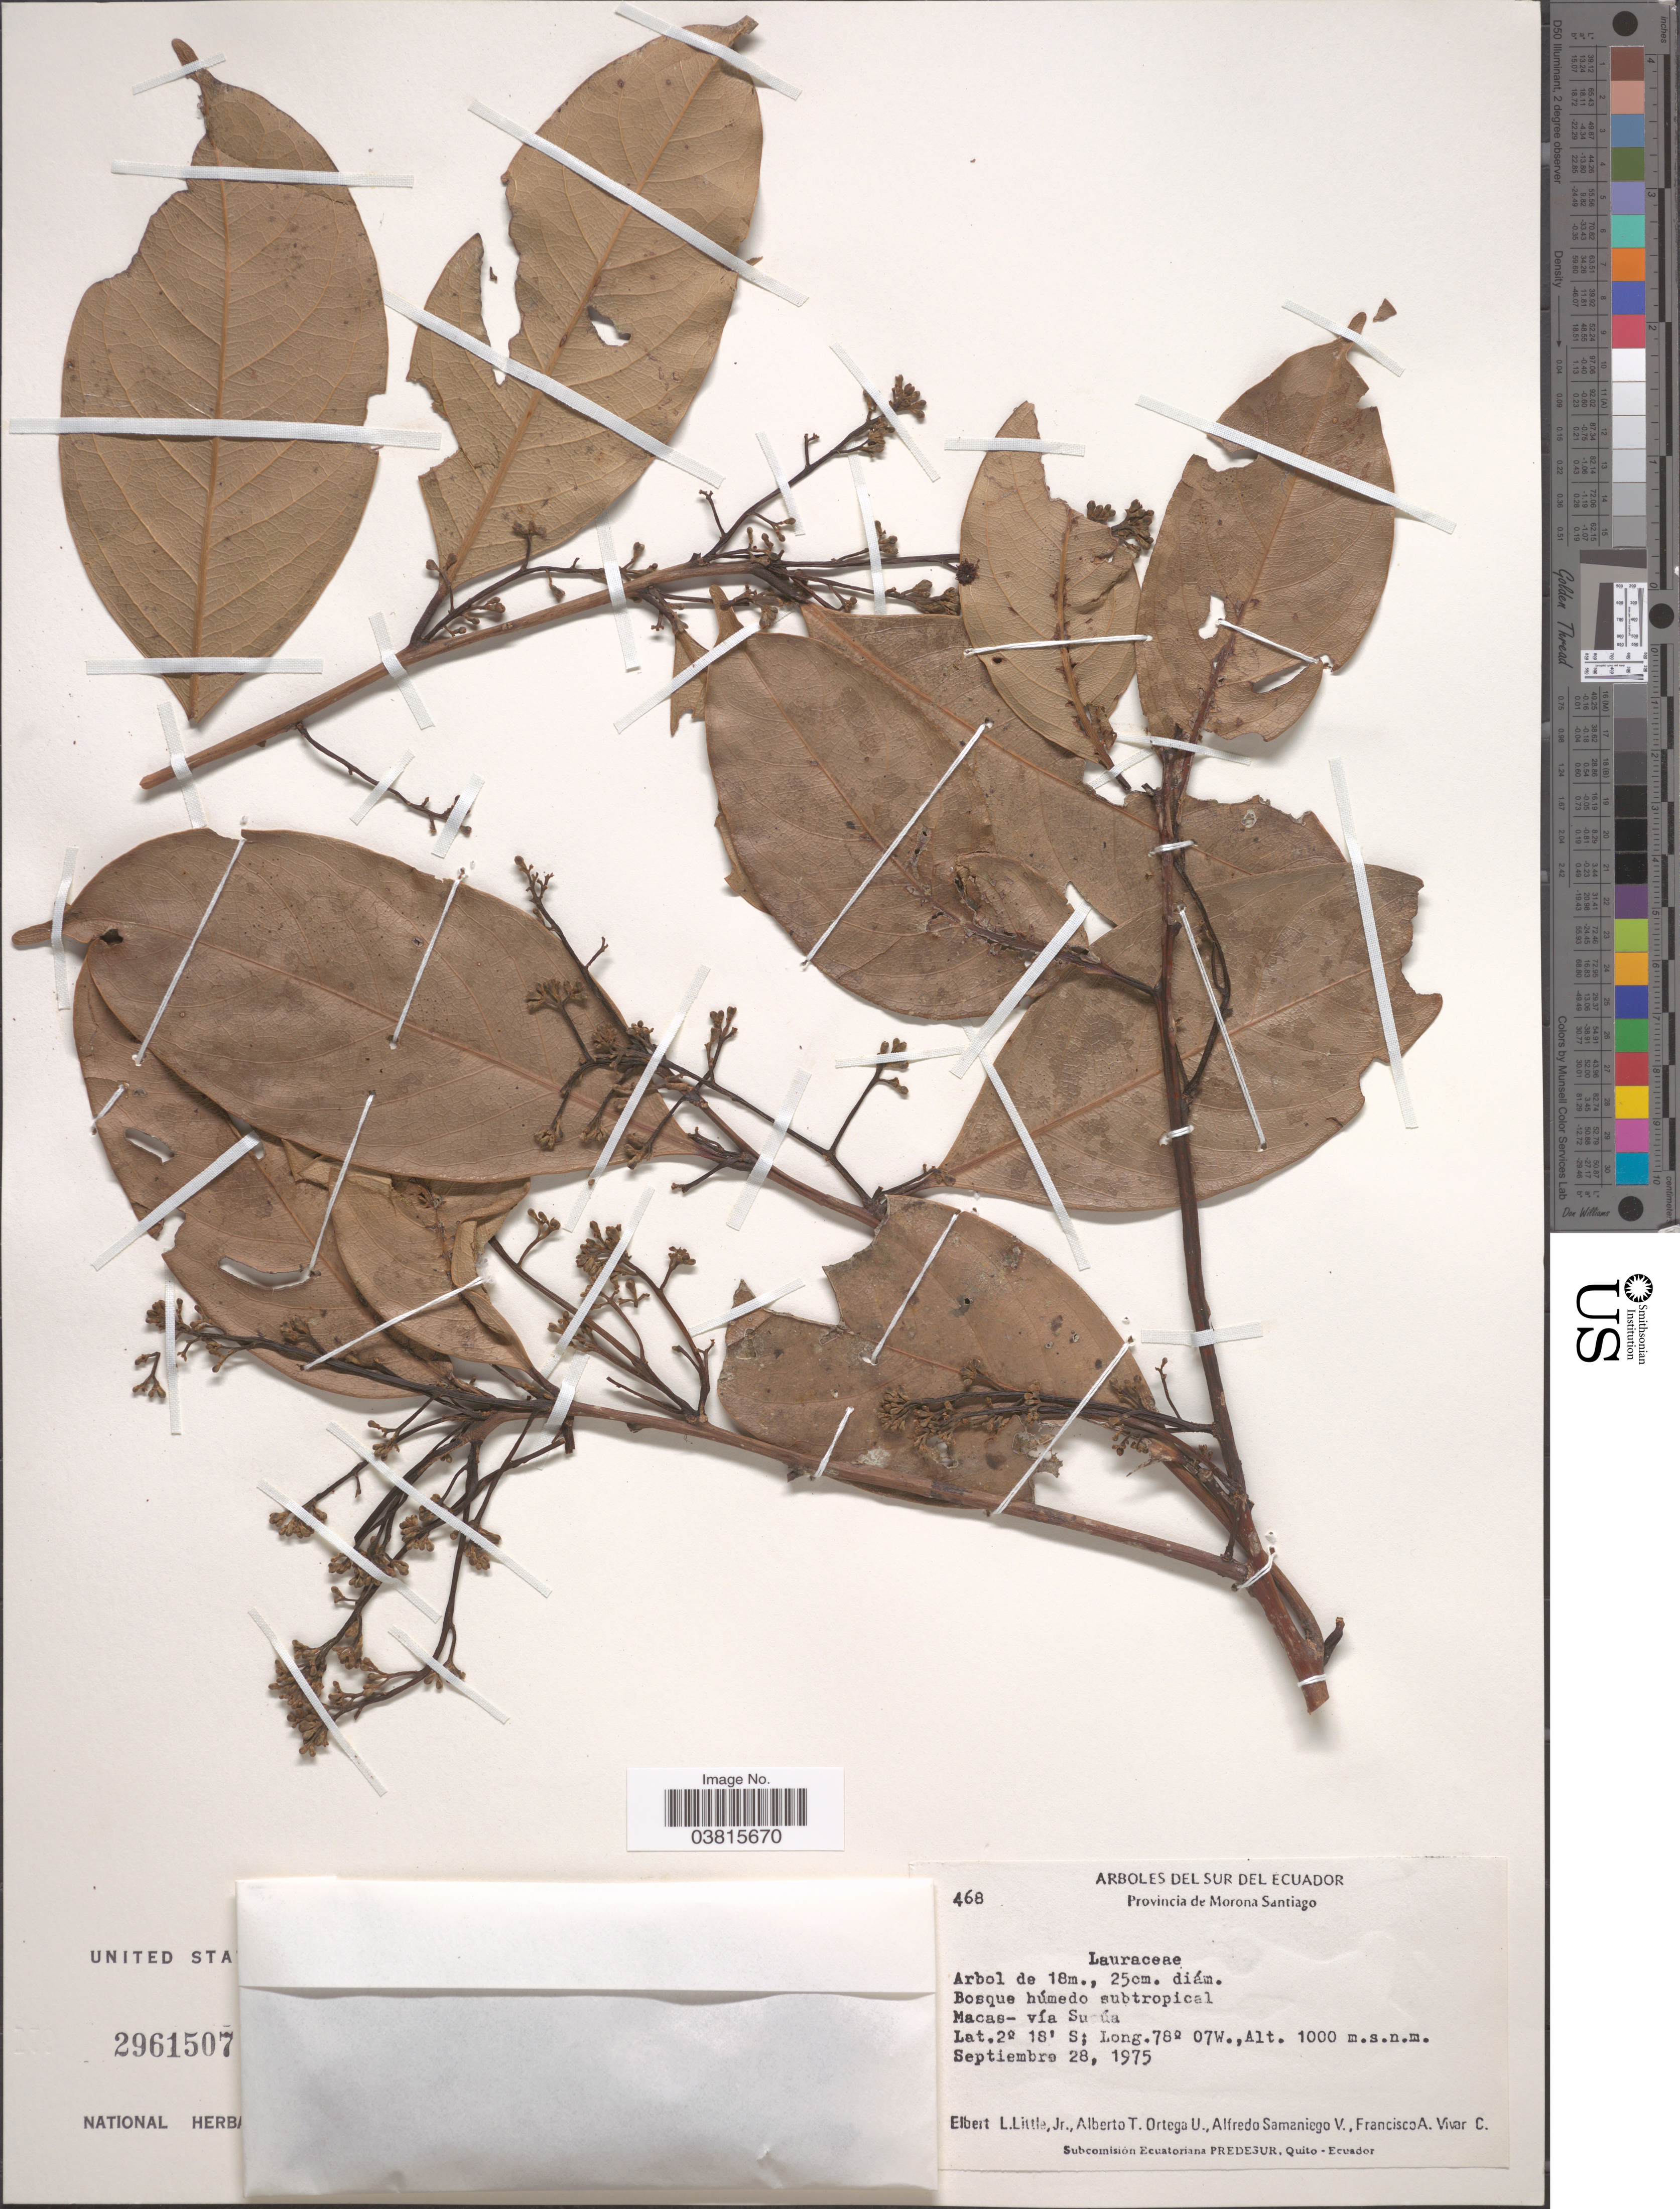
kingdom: Plantae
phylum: Tracheophyta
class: Magnoliopsida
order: Laurales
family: Lauraceae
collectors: E. L. Little, A. T. Ortega U., A. Samaniego V. & F. A. Vivar C.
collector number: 468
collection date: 1975-09-28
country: Ecuador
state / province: Morona-Santiago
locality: Sur del Ecuador. Bosque húmedo subtropical. Macas- vía Sucúa.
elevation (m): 1000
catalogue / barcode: US 2961507